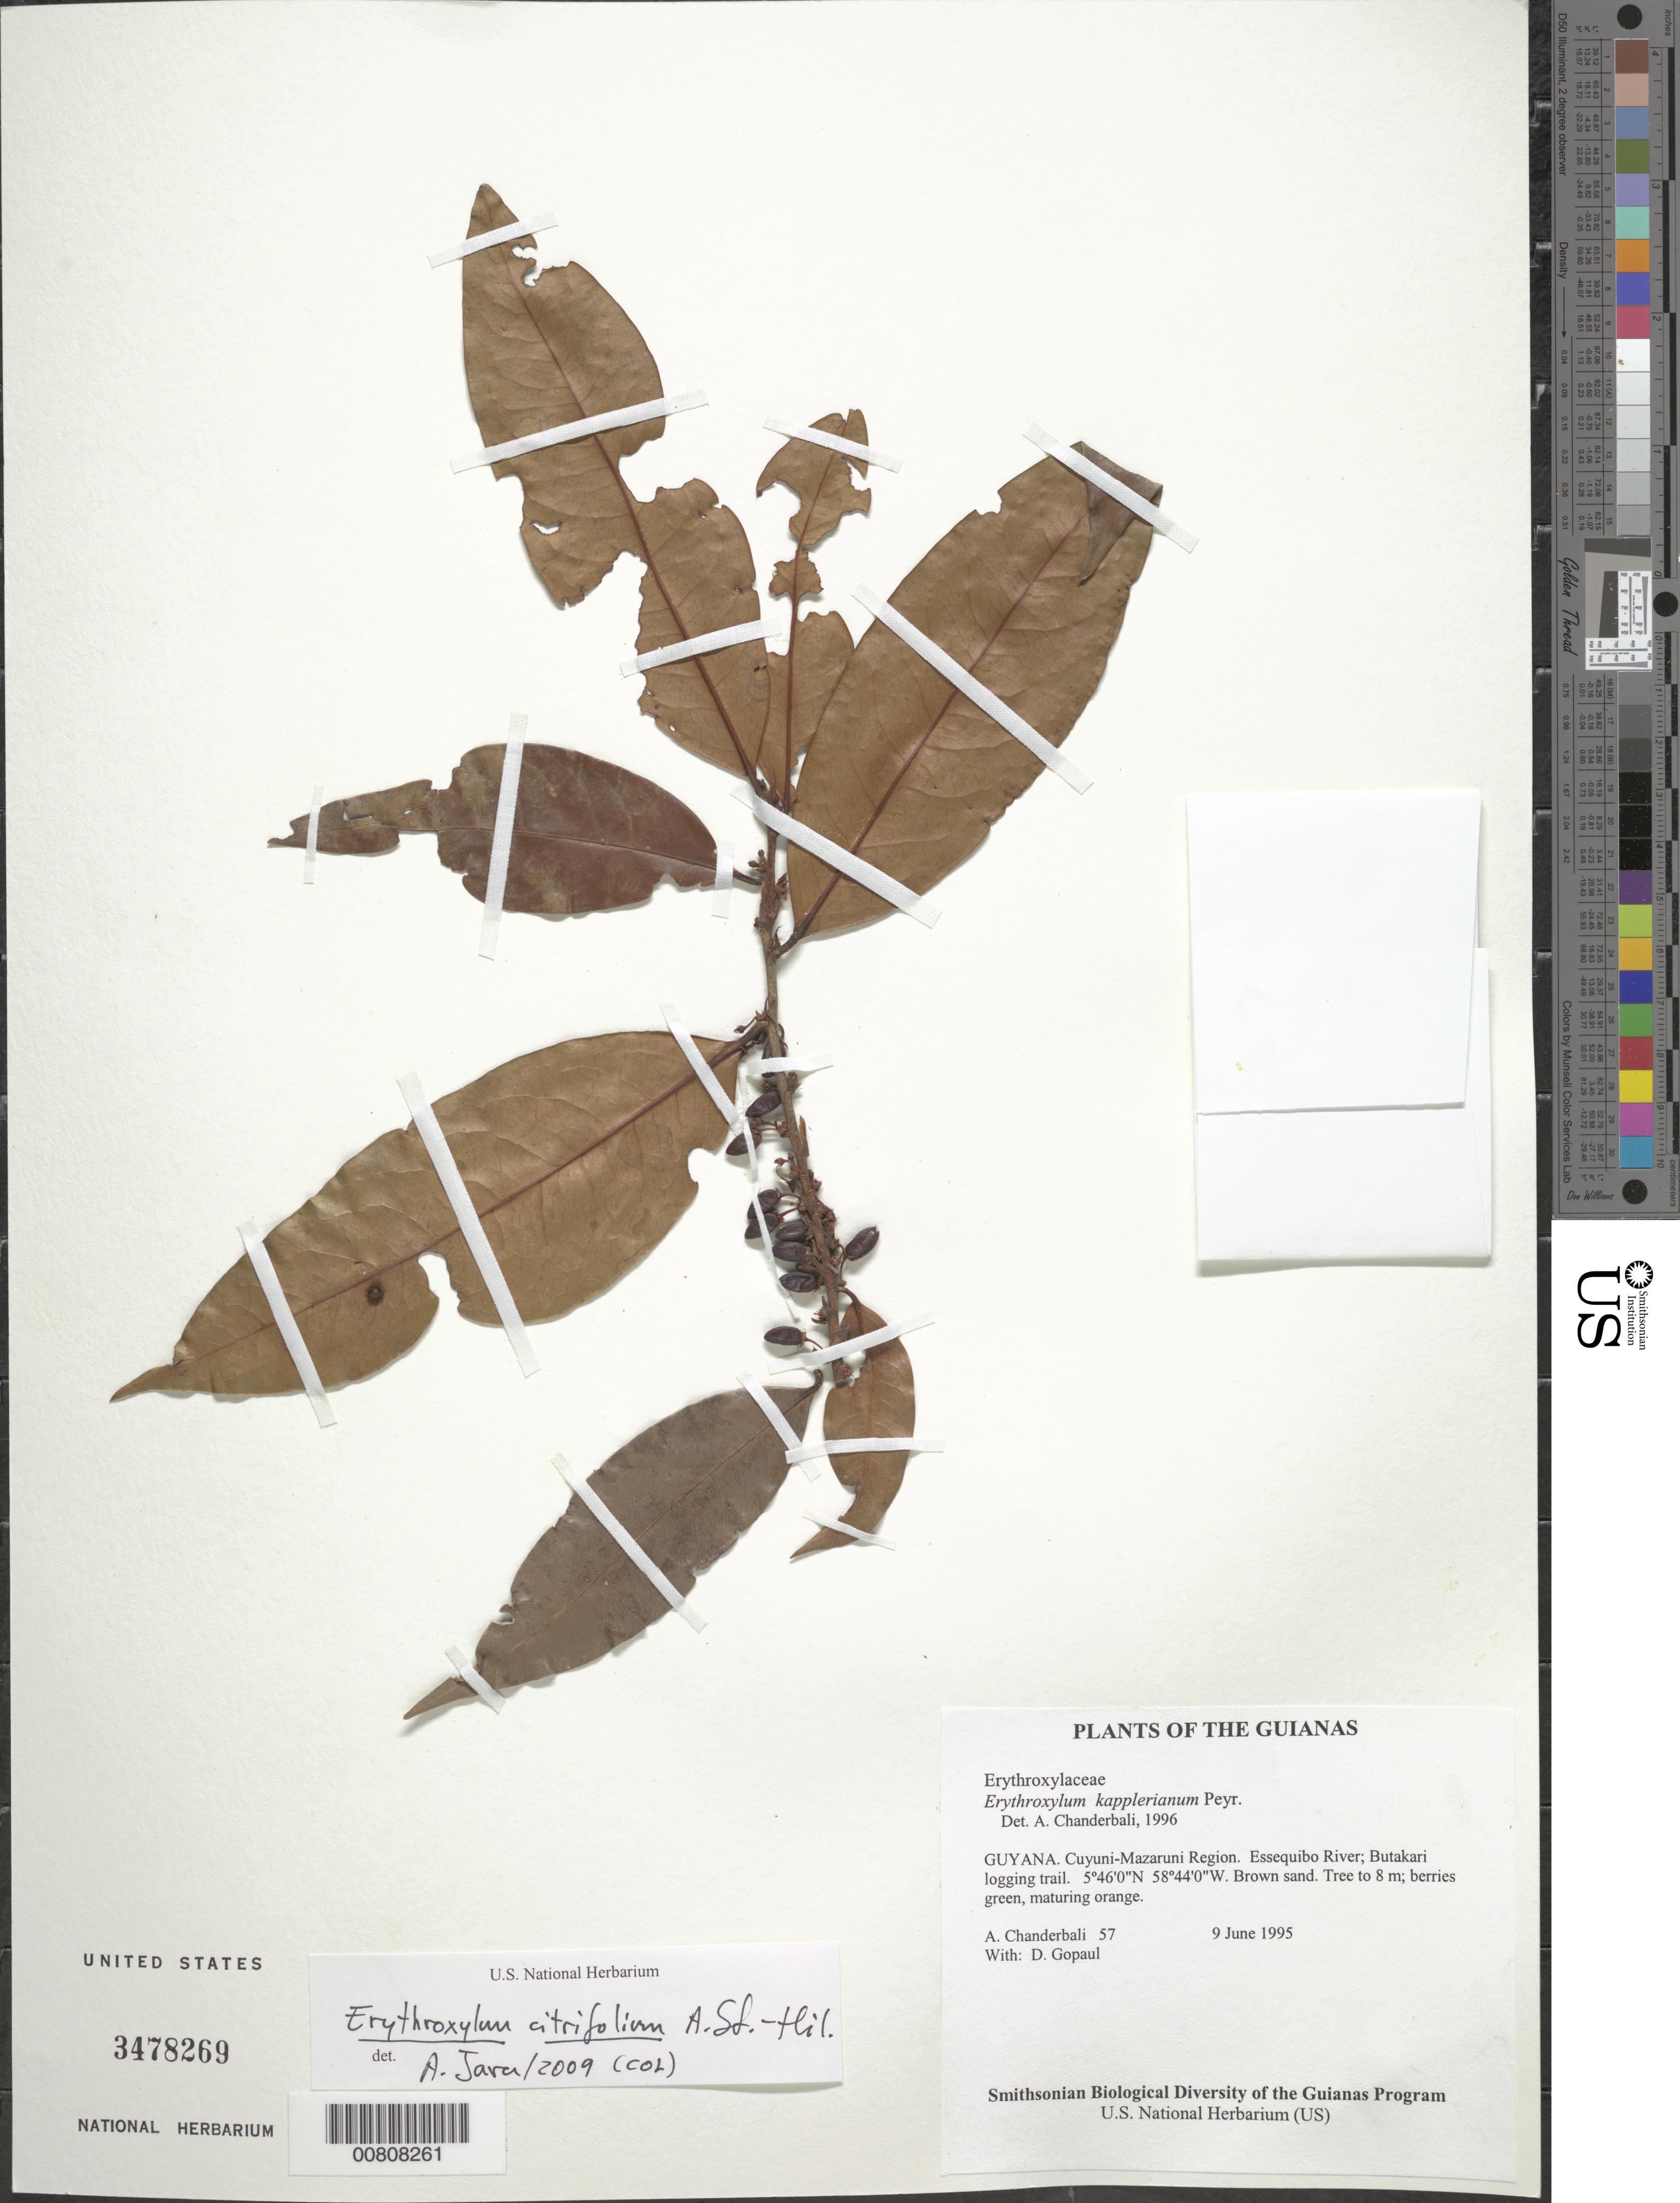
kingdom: Plantae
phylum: Tracheophyta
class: Magnoliopsida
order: Malpighiales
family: Erythroxylaceae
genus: Erythroxylum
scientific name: Erythroxylum citrifolium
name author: A. St.-Hil.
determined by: Java, A.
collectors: A. S. Chanderbali & D. Gopaul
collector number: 0057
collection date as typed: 9 June 1995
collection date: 1995-06-09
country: Guyana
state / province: Cuyuni-Mazaruni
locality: Essequibo River; Butakari logging trail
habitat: Brown sand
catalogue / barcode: US 3478269